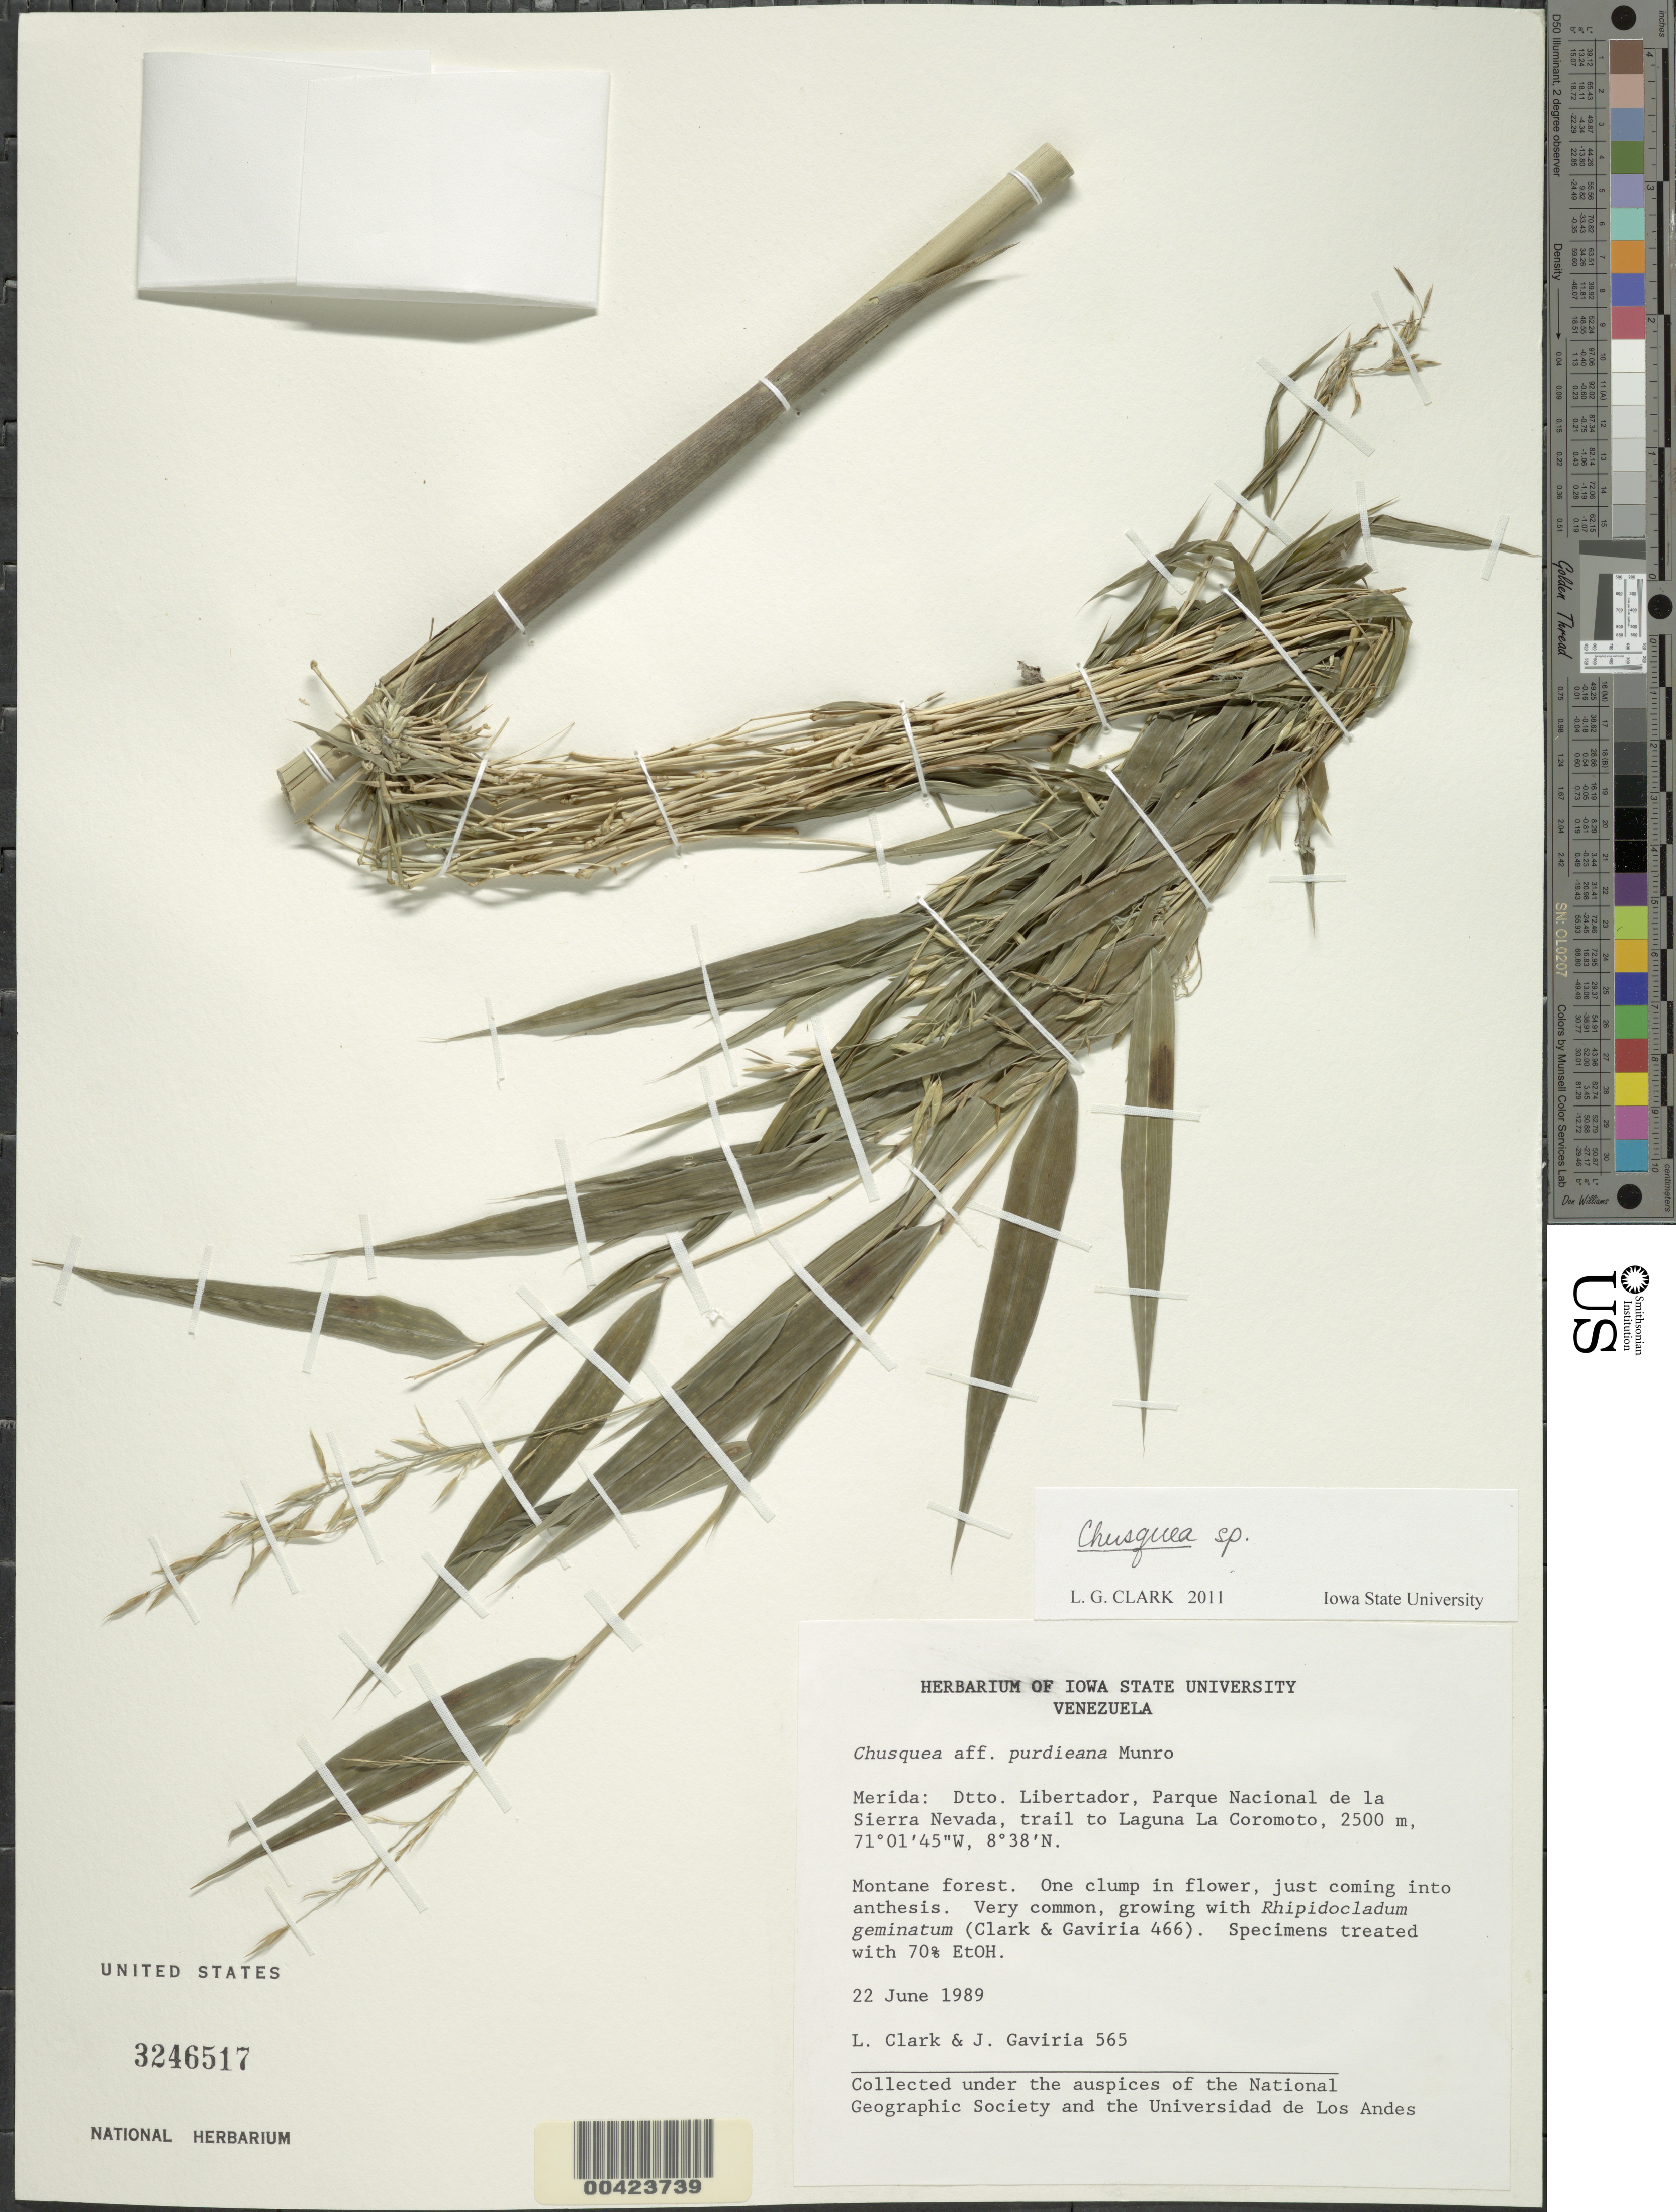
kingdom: Plantae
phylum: Tracheophyta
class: Liliopsida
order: Poales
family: Poaceae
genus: Chusquea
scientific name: Chusquea purdieana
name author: Munro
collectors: L. G. Clark & J. Gaviria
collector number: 565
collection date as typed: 22 Jun 1989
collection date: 1989-06-22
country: Venezuela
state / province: Mérida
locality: Trail to laguna la coromoto; parque nacional de la sierra nevada; dtto. libertador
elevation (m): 2500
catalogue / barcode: US 3246517